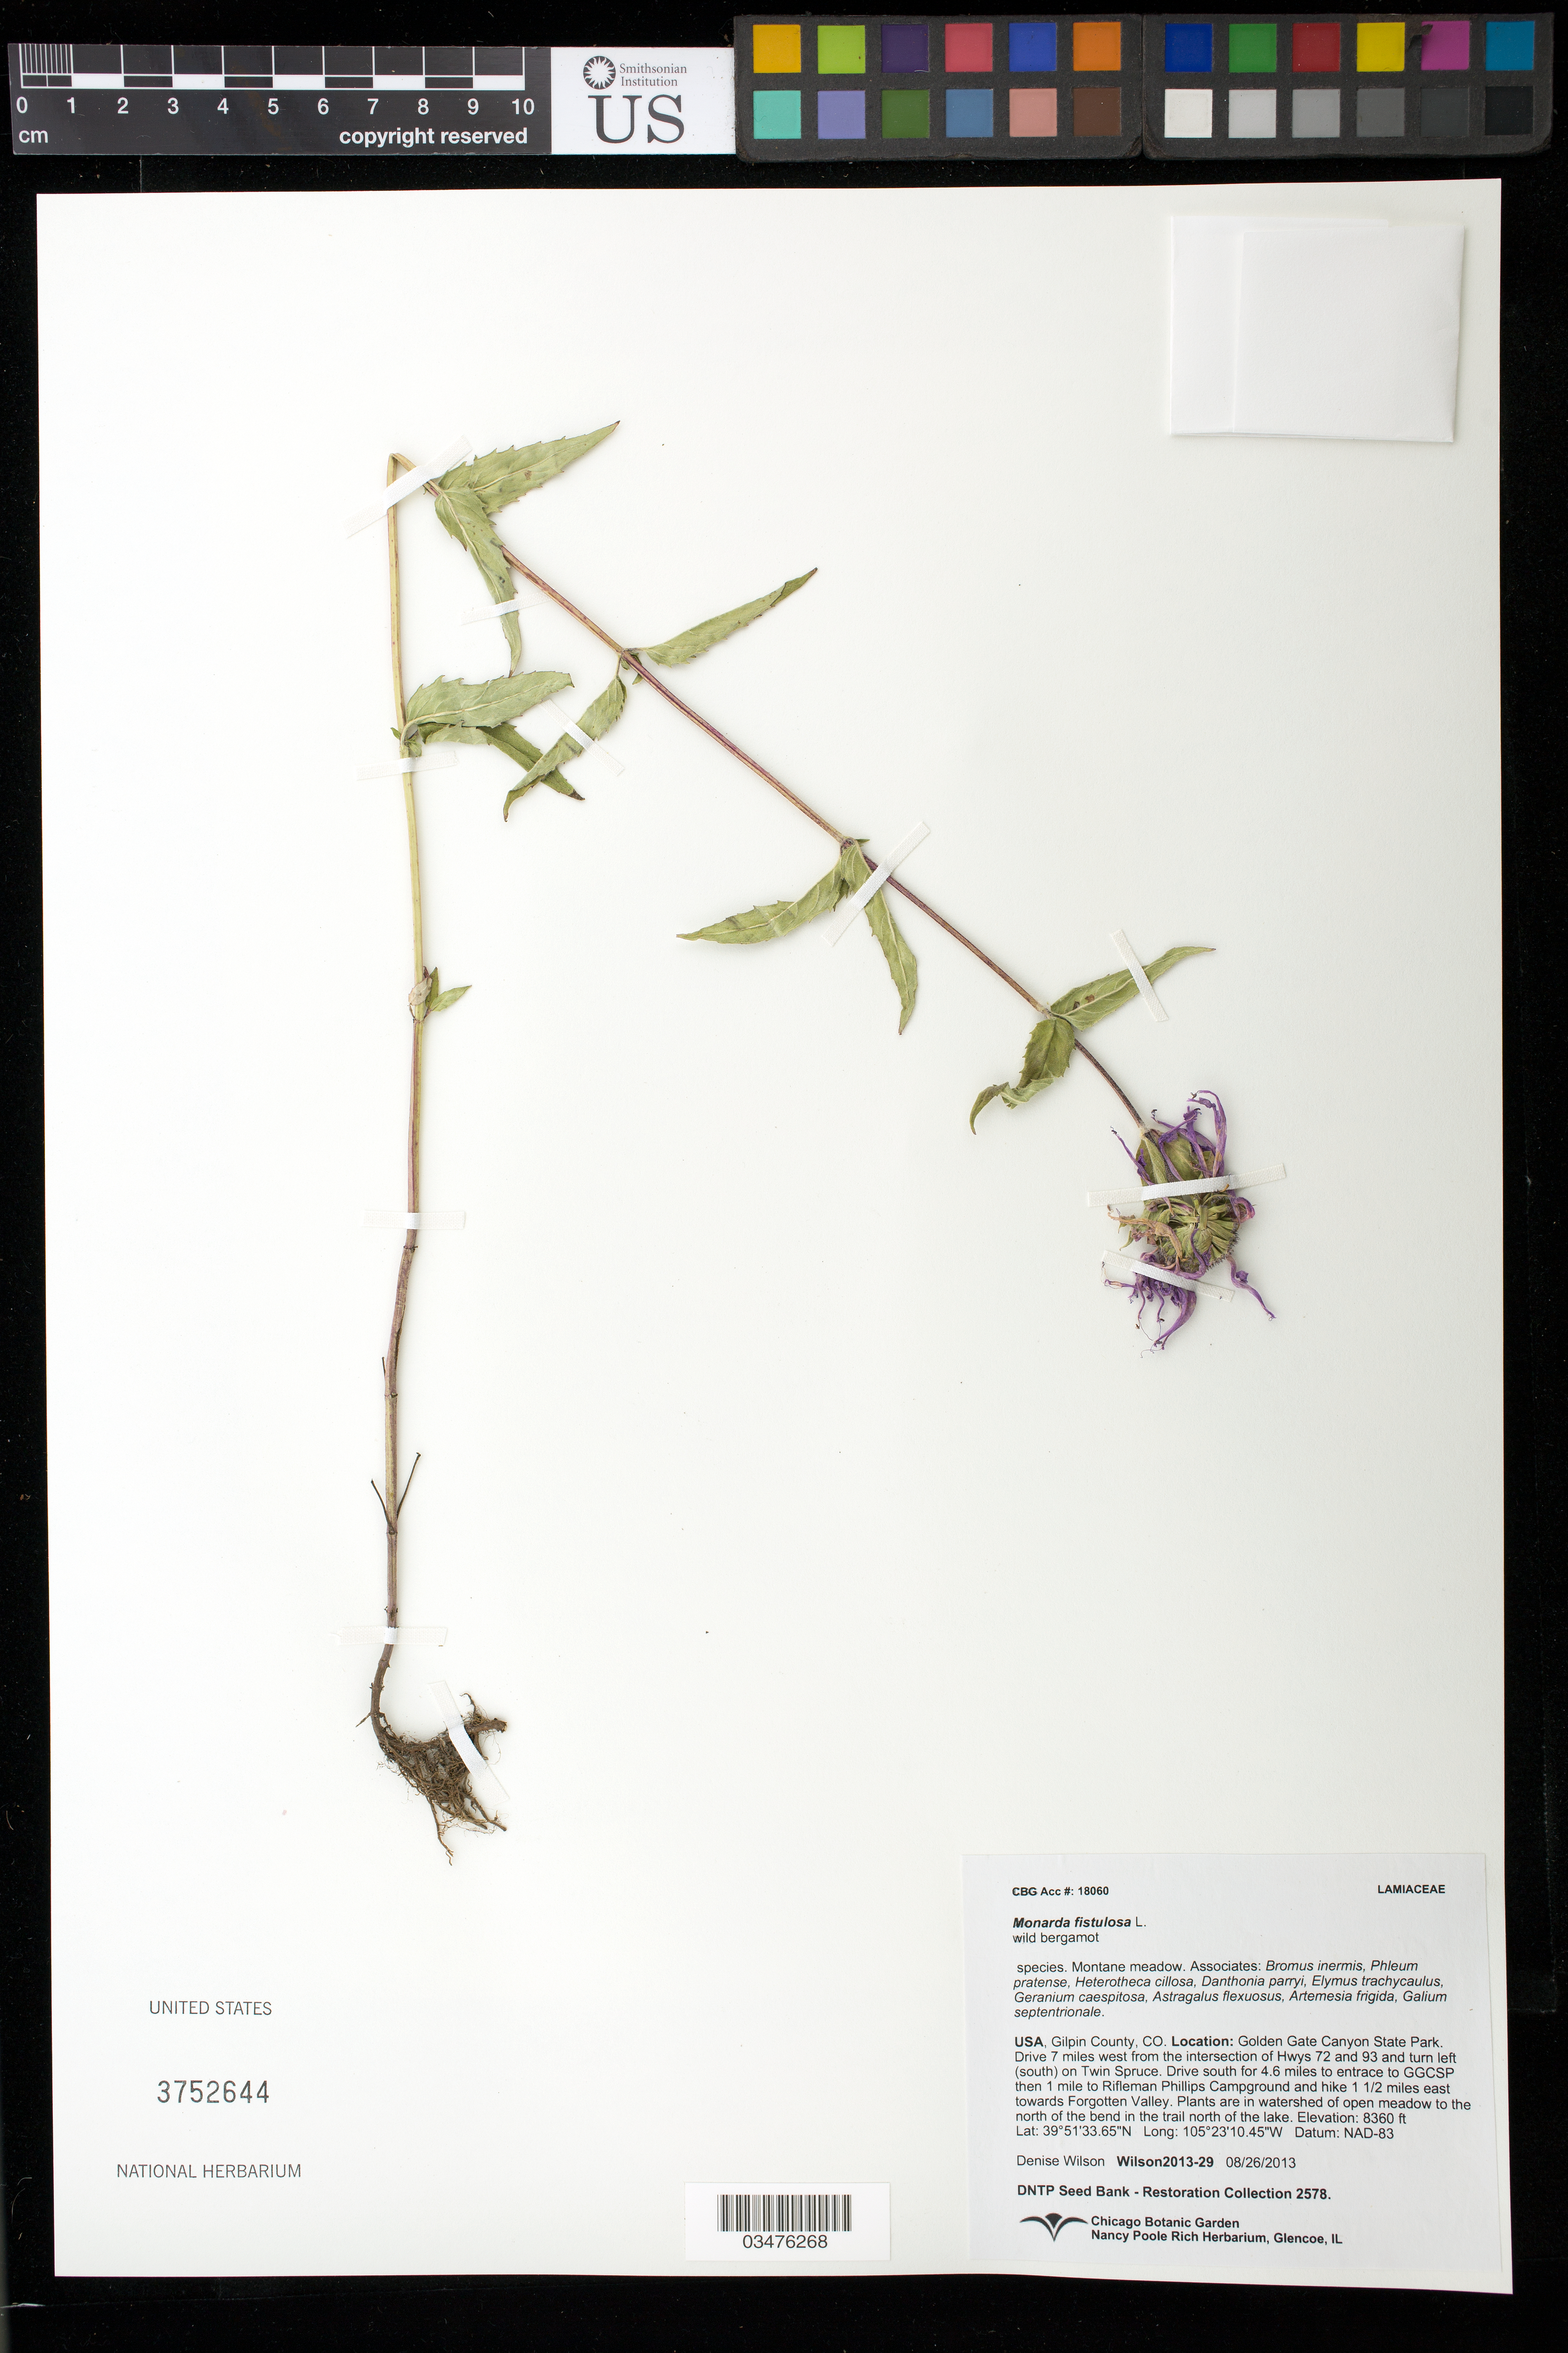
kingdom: Plantae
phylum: Tracheophyta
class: Magnoliopsida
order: Lamiales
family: Lamiaceae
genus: Monarda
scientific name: Monarda fistulosa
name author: L.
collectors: D. Wilson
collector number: Wilson2013-29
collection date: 2013-08-26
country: United States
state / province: Colorado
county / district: Gilpin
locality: Golden Gate Canyon State Park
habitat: Montane meadow. With Bromus inermis, Phleum pratense, ect.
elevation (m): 2548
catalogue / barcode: US 3752644